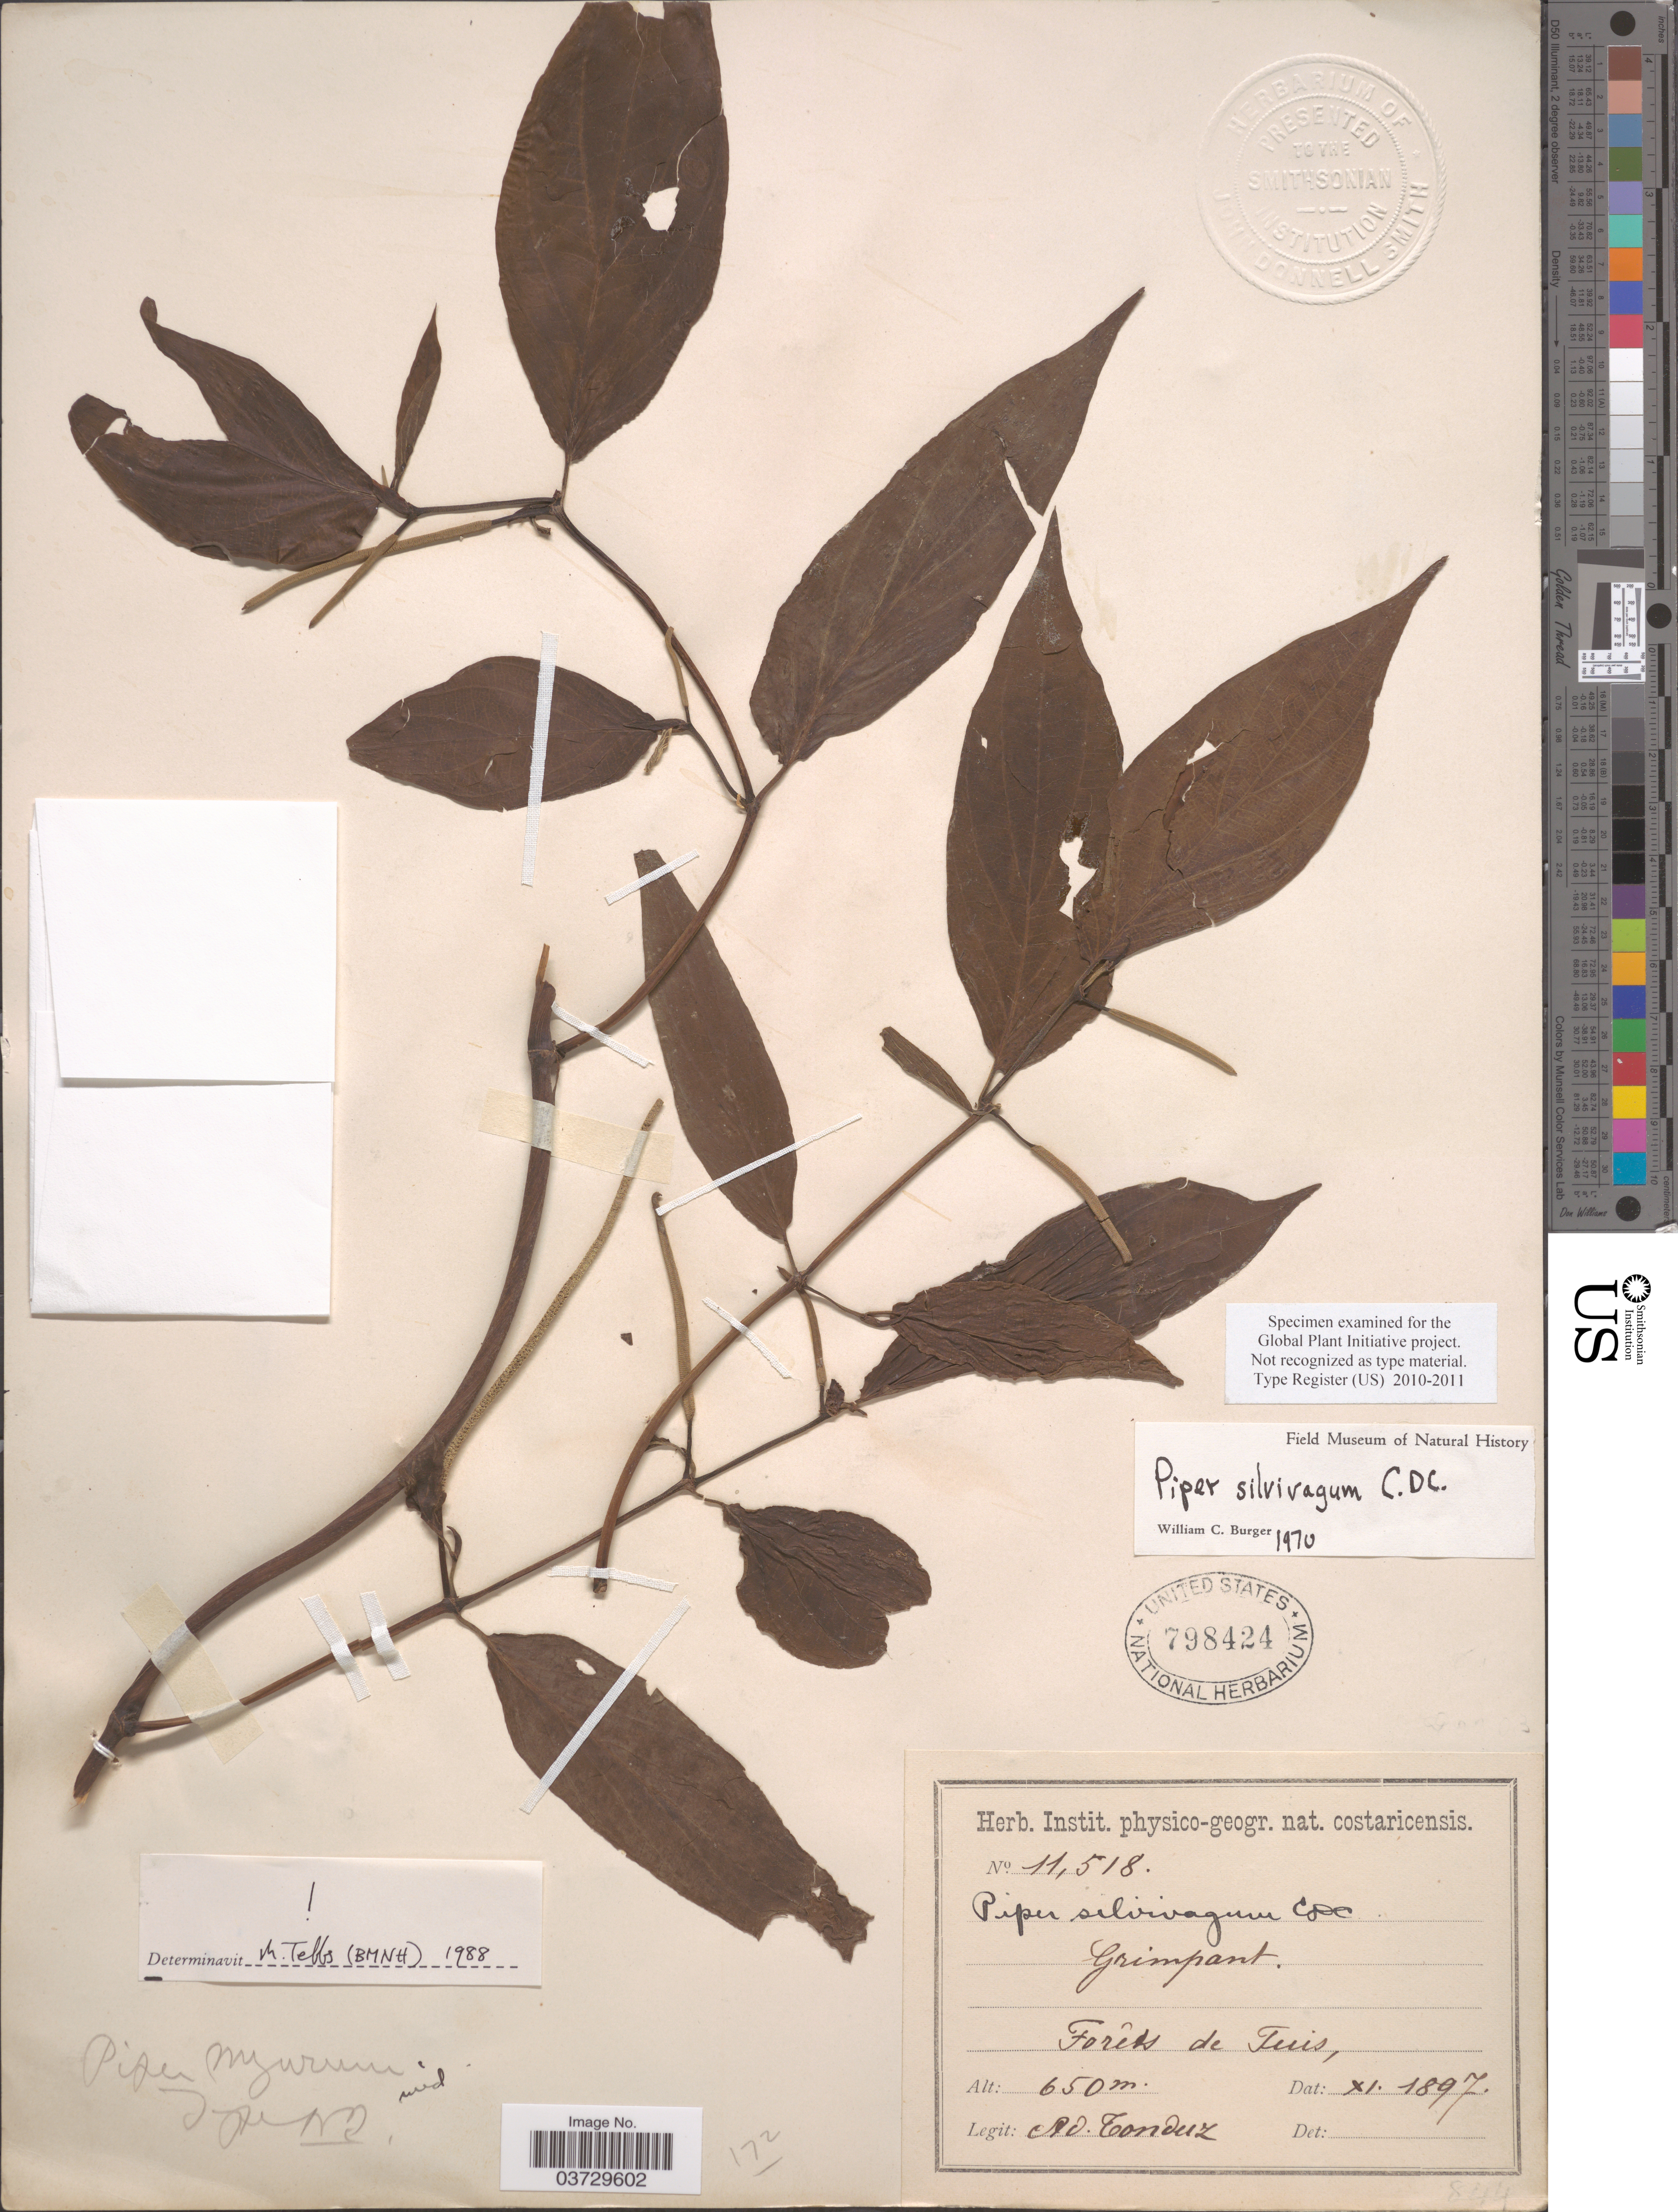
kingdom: Plantae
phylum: Tracheophyta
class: Magnoliopsida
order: Piperales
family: Piperaceae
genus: Piper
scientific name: Piper silvivagum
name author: C. DC. in Pittier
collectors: A. Tonduz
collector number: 11518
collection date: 1897-11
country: Costa Rica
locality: Forêts de Tuis.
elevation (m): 650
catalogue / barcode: US 798424